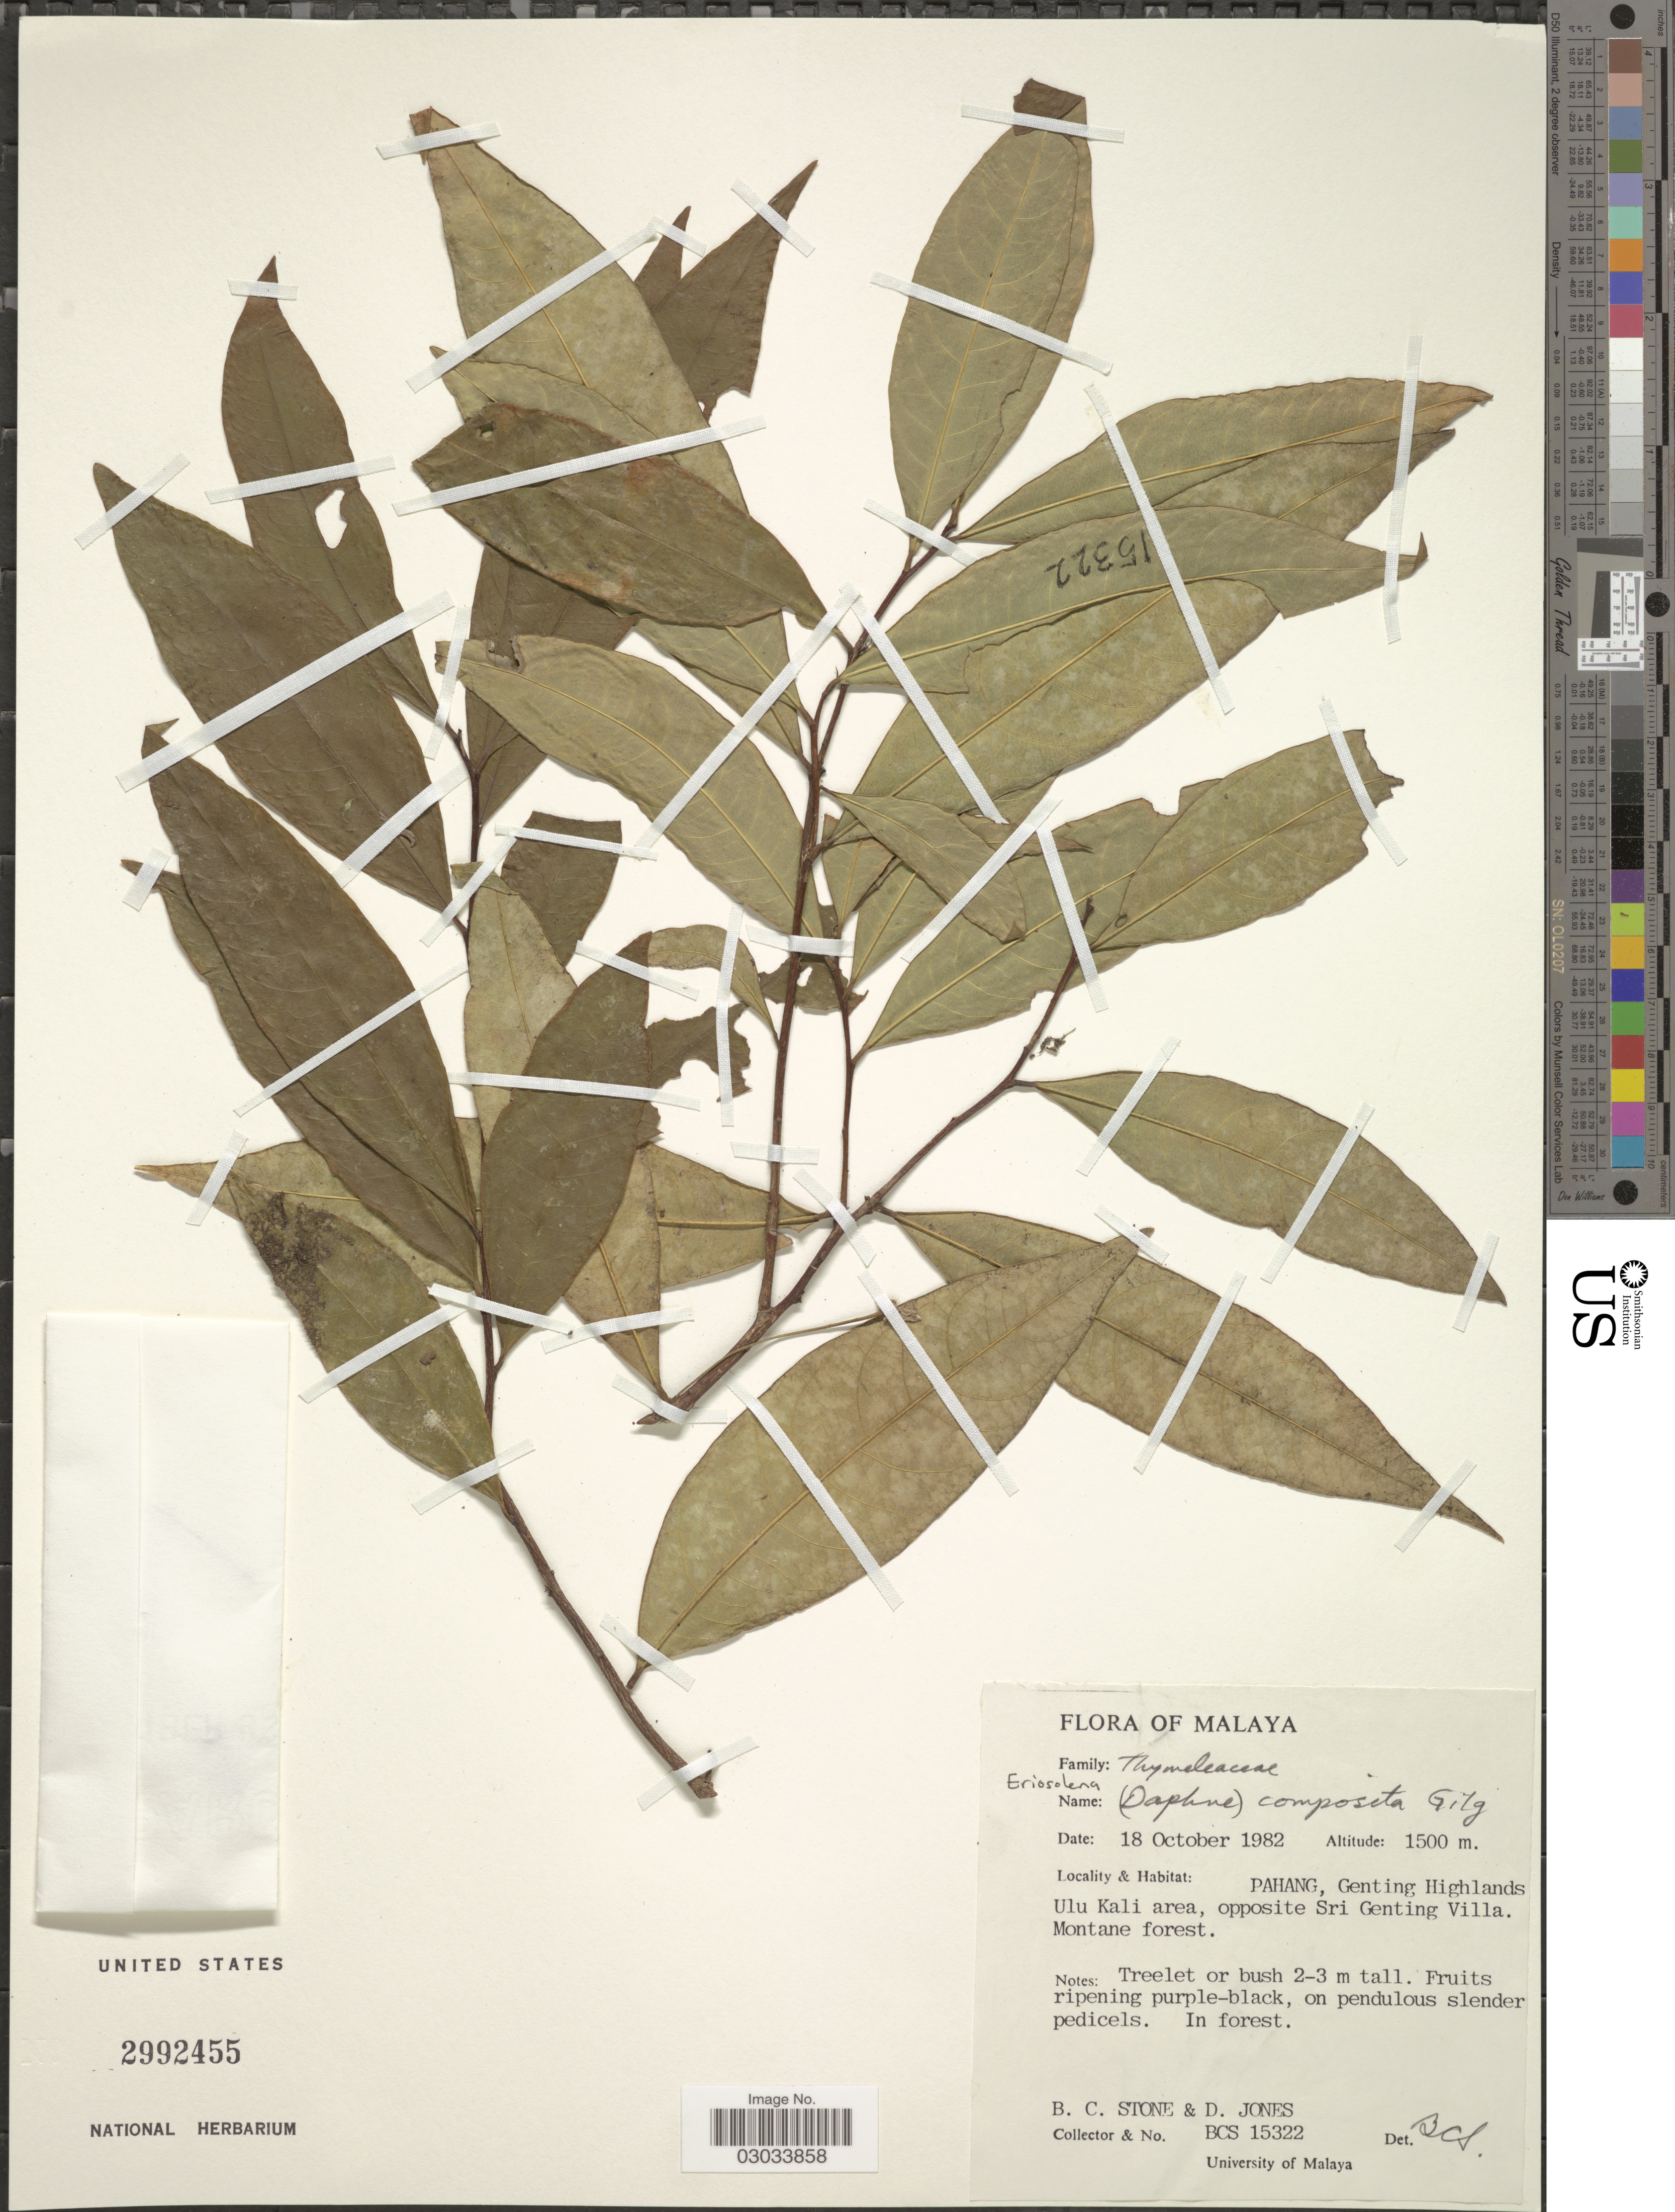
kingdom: Plantae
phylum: Tracheophyta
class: Magnoliopsida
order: Malvales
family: Thymelaeaceae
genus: Daphne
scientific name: Daphne composita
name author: (L. f.) Gilg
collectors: B. C. Stone & D. Jones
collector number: BCS 15322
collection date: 1982-10-18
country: Malaysia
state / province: Pahang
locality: Genting Highlands Ulu Kali area, opposite Sri Genting Villa. Montane forest.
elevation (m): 1500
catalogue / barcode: US 2992455